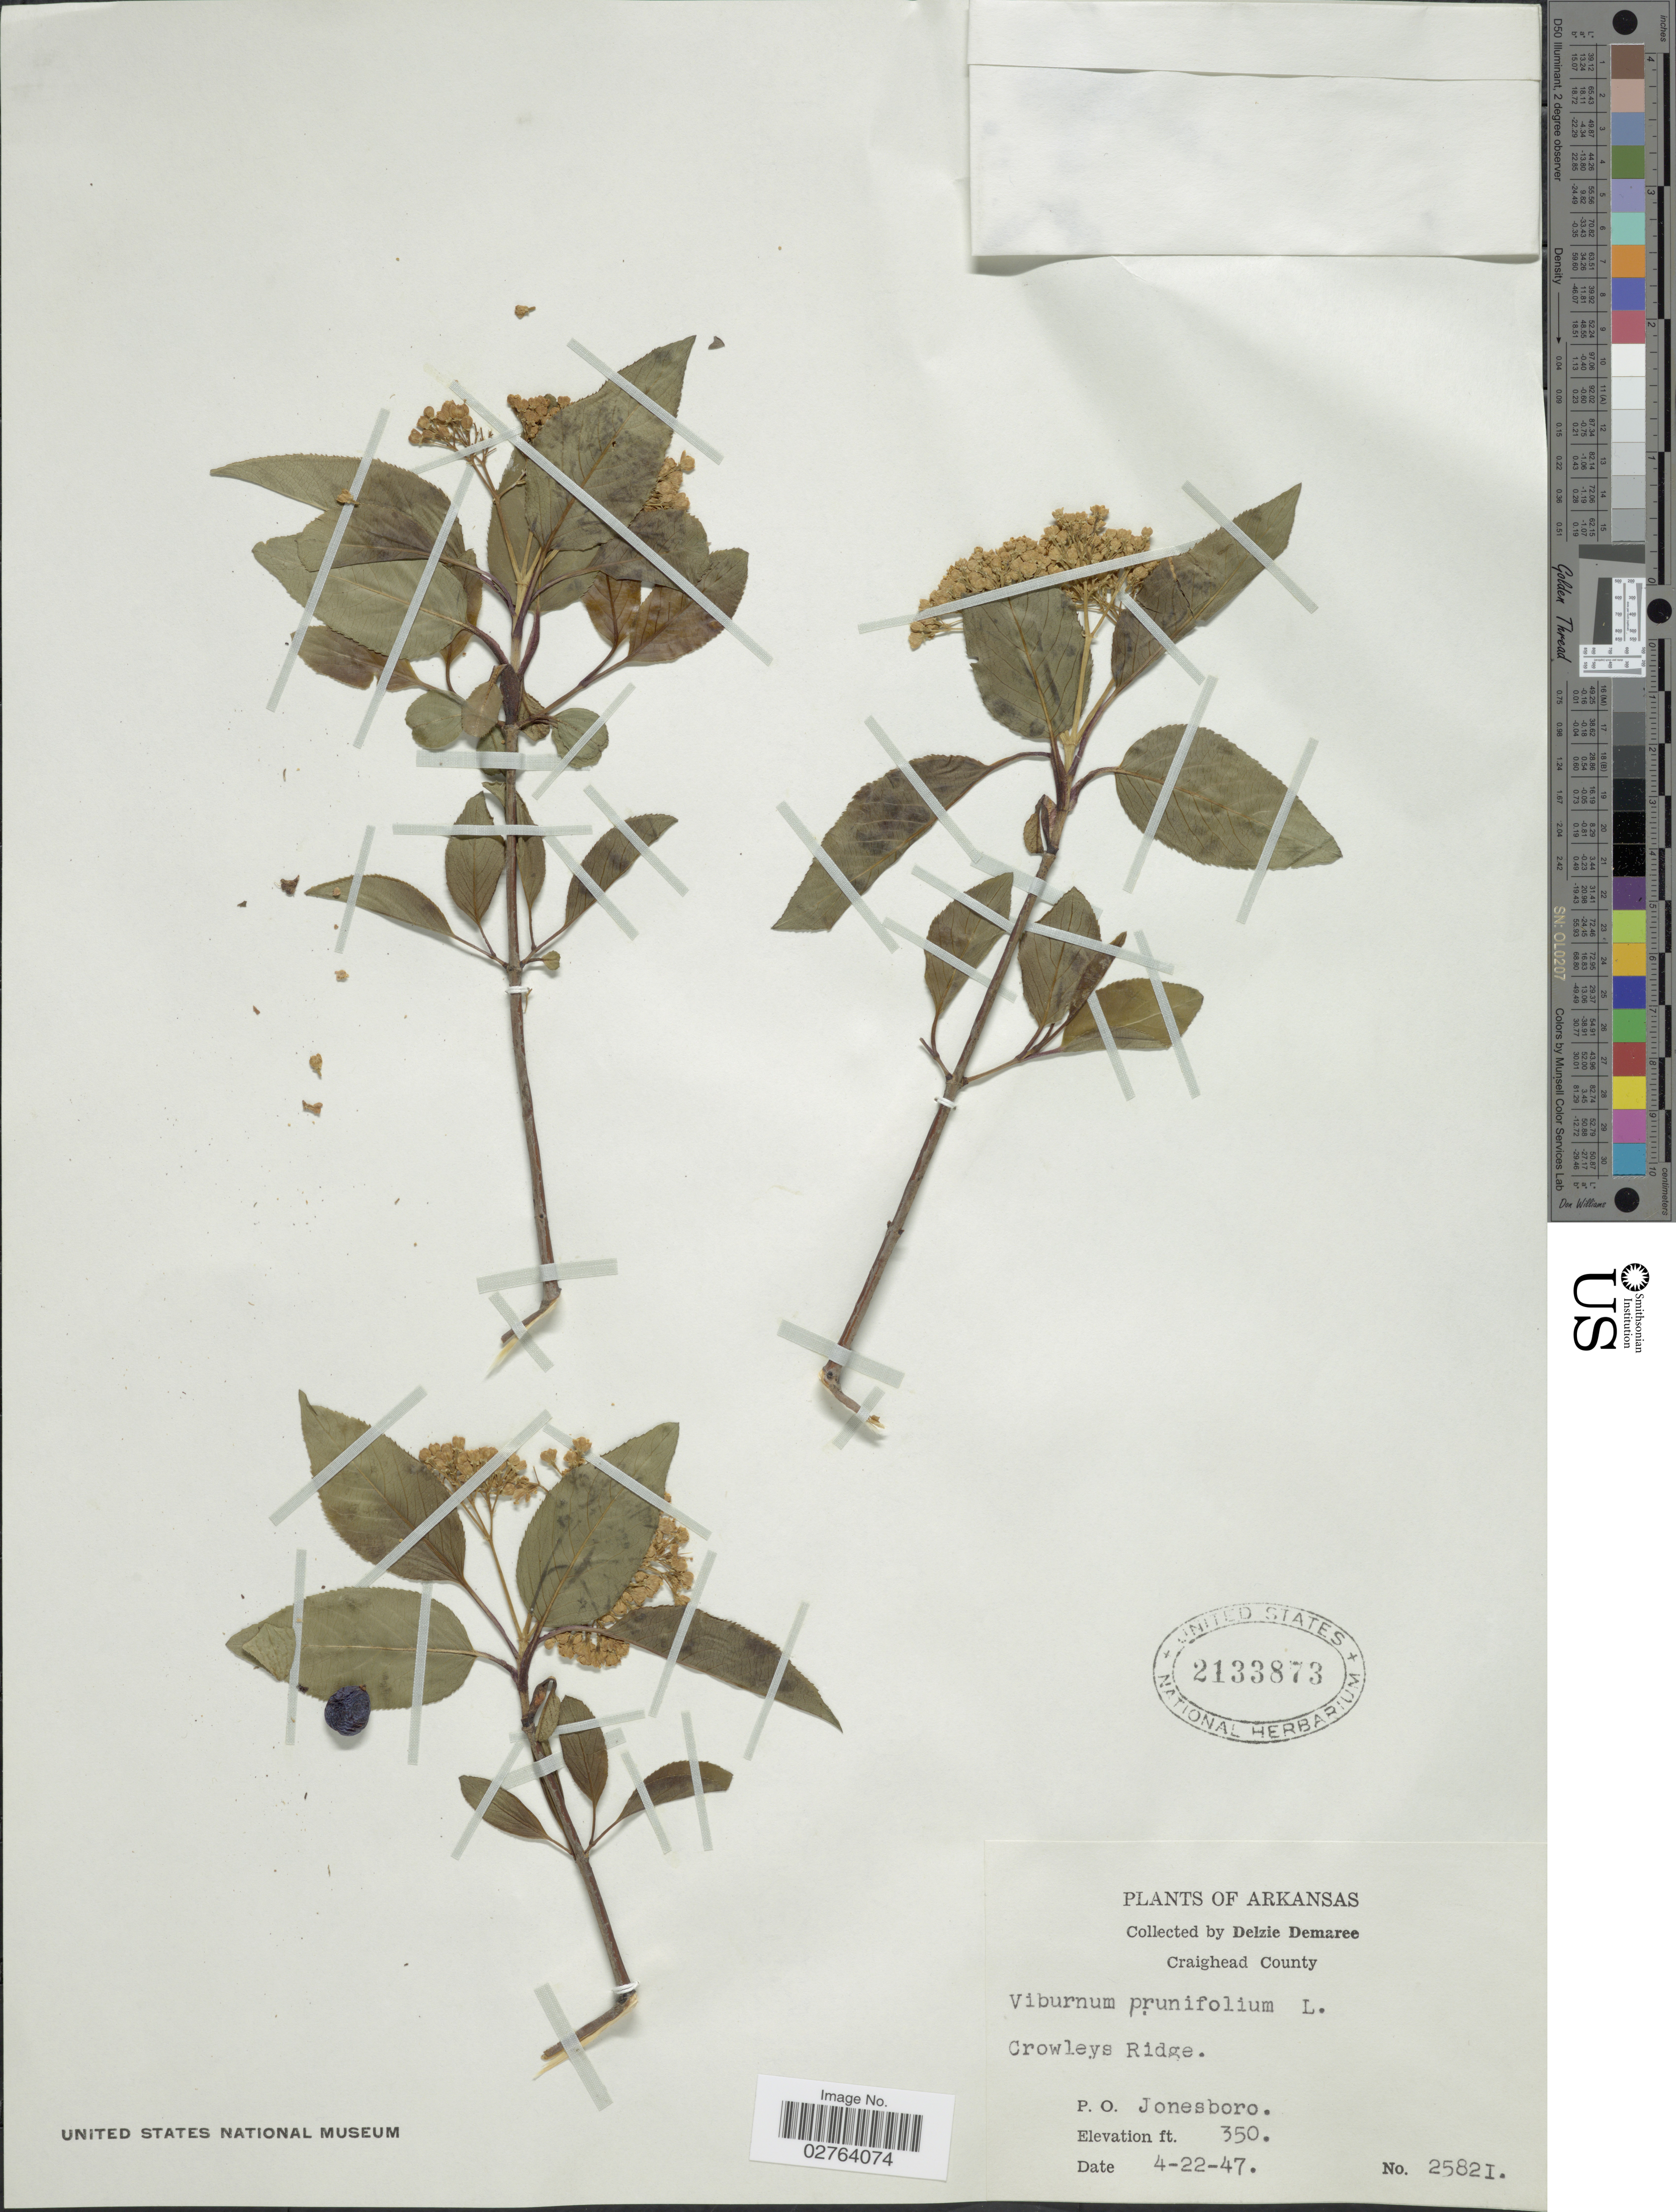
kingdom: Plantae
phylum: Tracheophyta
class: Magnoliopsida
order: Dipsacales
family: Viburnaceae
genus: Viburnum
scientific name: Viburnum prunifolium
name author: L.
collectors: D. Demaree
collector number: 25821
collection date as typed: Transcribed d/m/y: 22/4/47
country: United States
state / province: Arkansas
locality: Craighead County. Crowleys Ridge. P. O. Jonesboro.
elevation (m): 107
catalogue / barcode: US 2133873